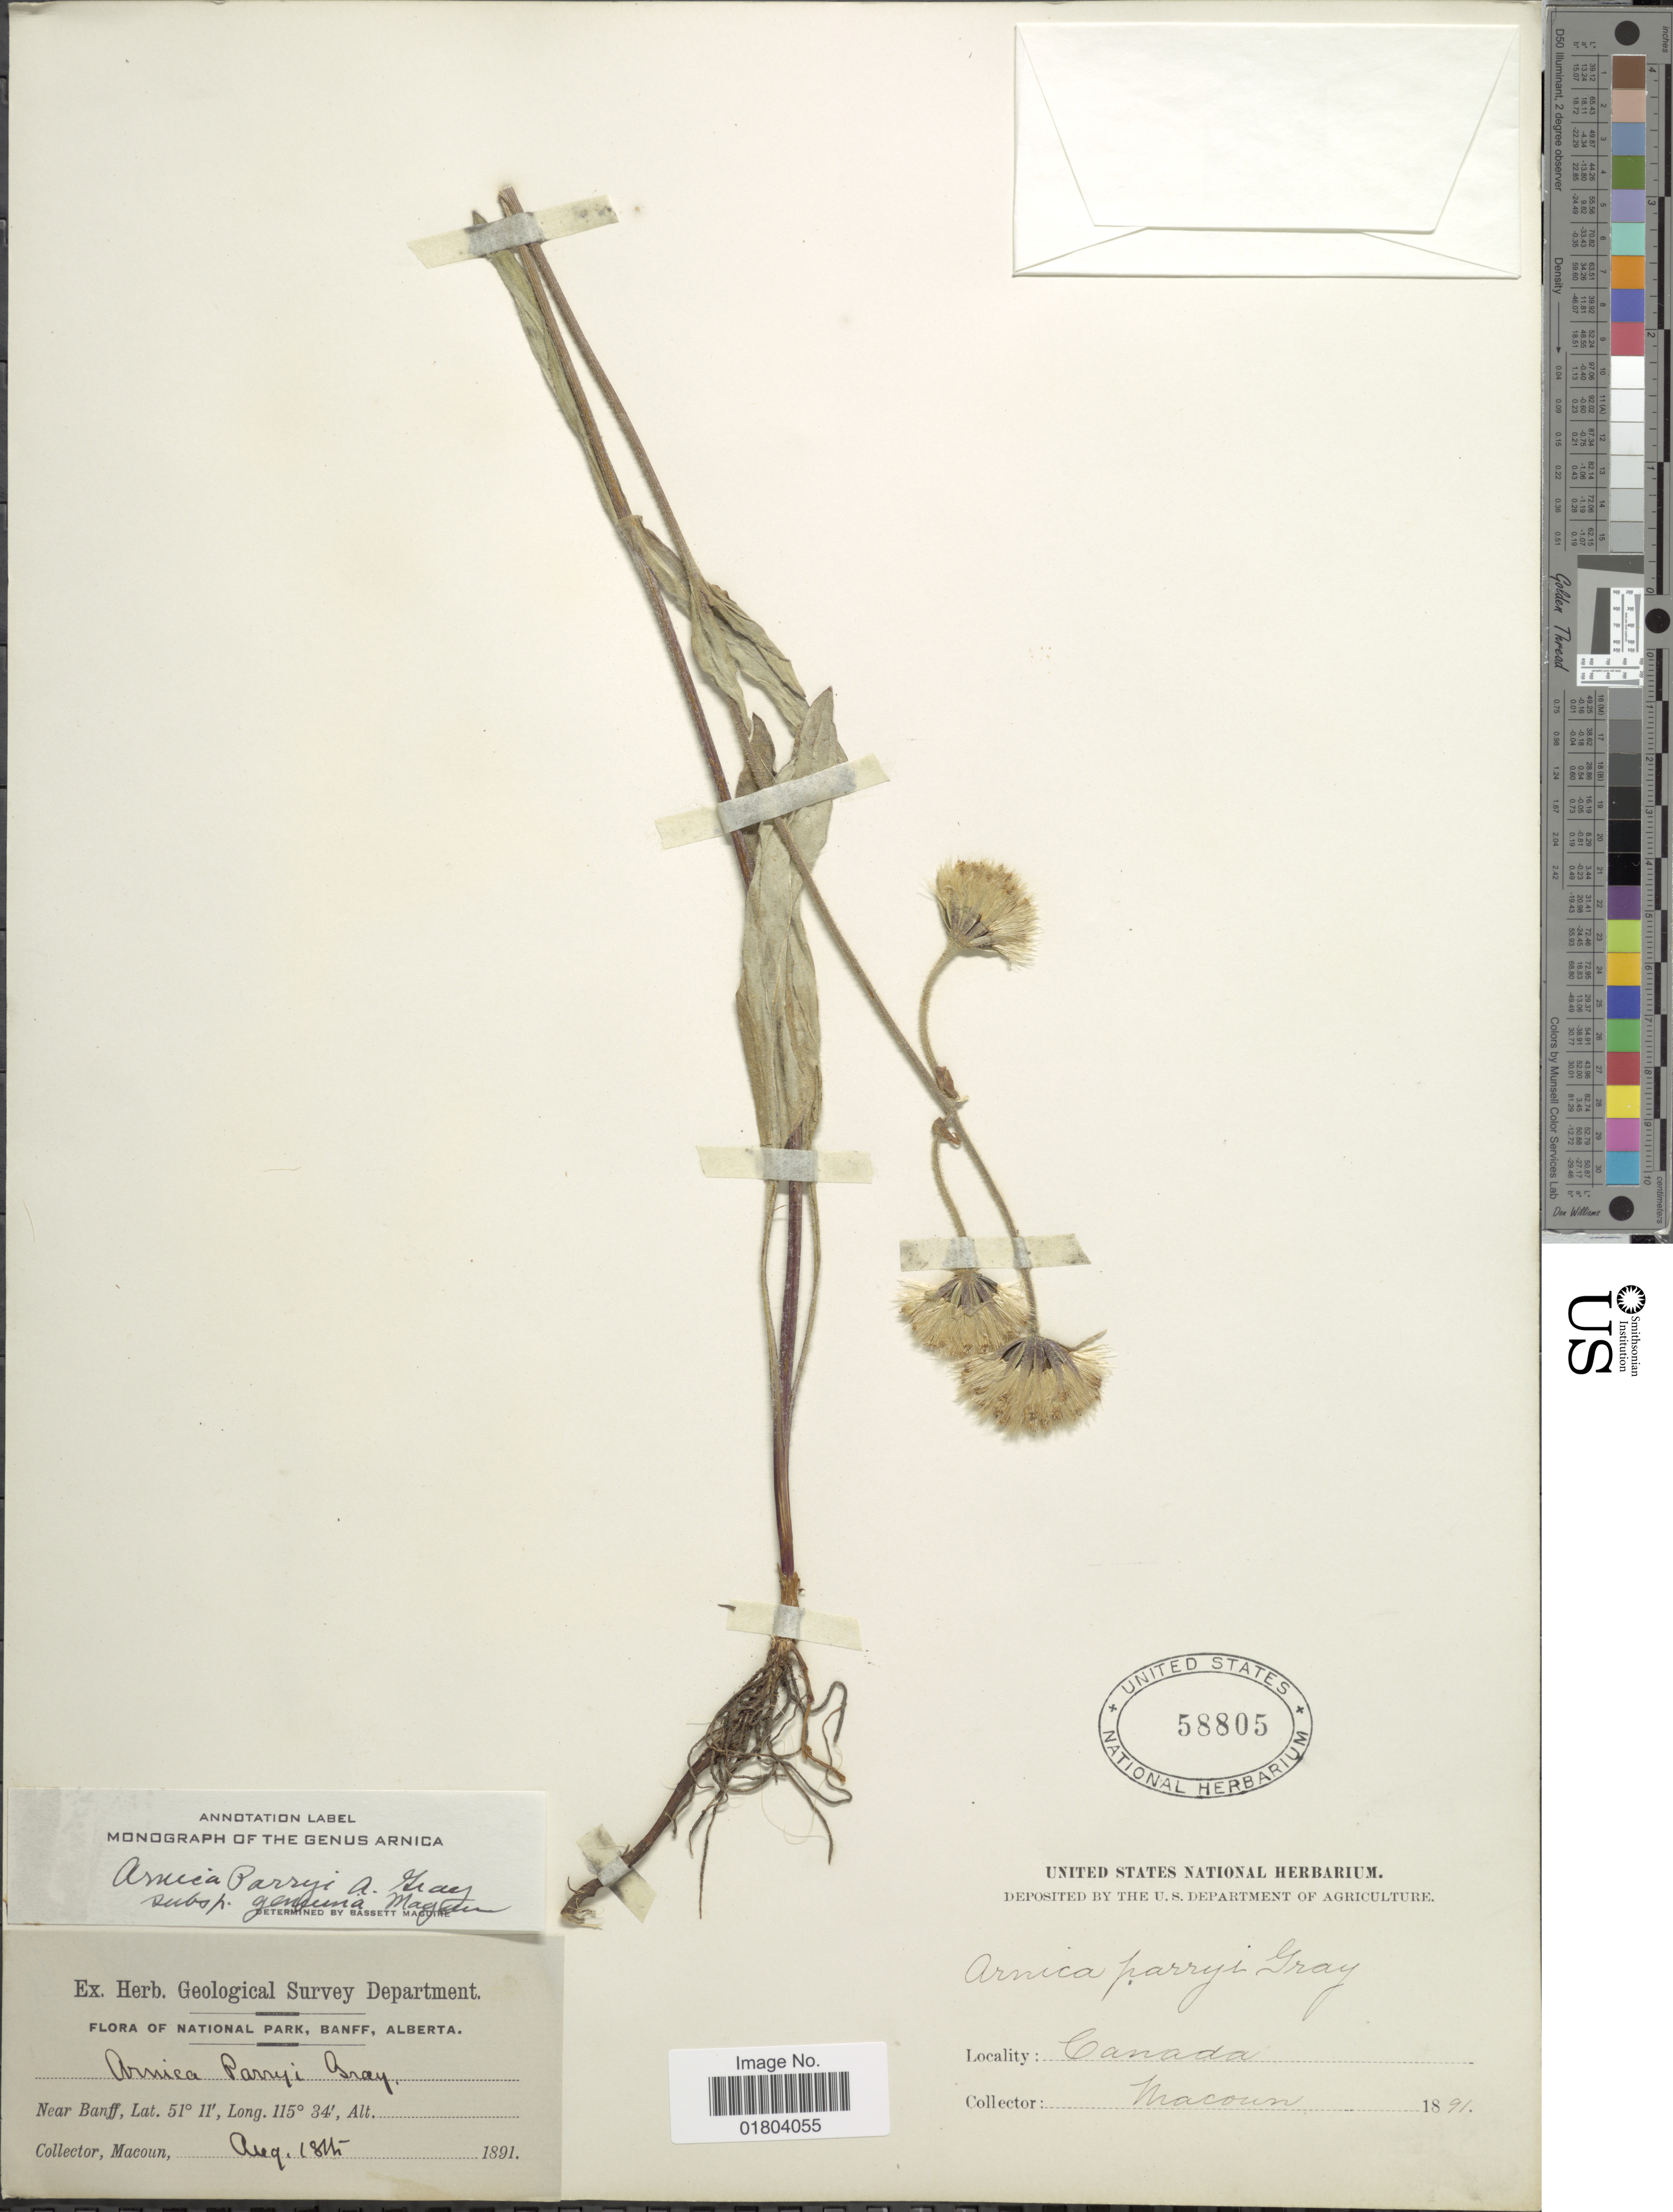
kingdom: Plantae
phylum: Tracheophyta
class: Magnoliopsida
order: Asterales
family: Asteraceae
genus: Arnica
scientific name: Arnica parryi subsp. genuina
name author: Maguire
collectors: -- Macoun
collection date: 1891-08-18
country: Canada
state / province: Alberta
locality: National Park, Banff, Near Banff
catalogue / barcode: US 58805